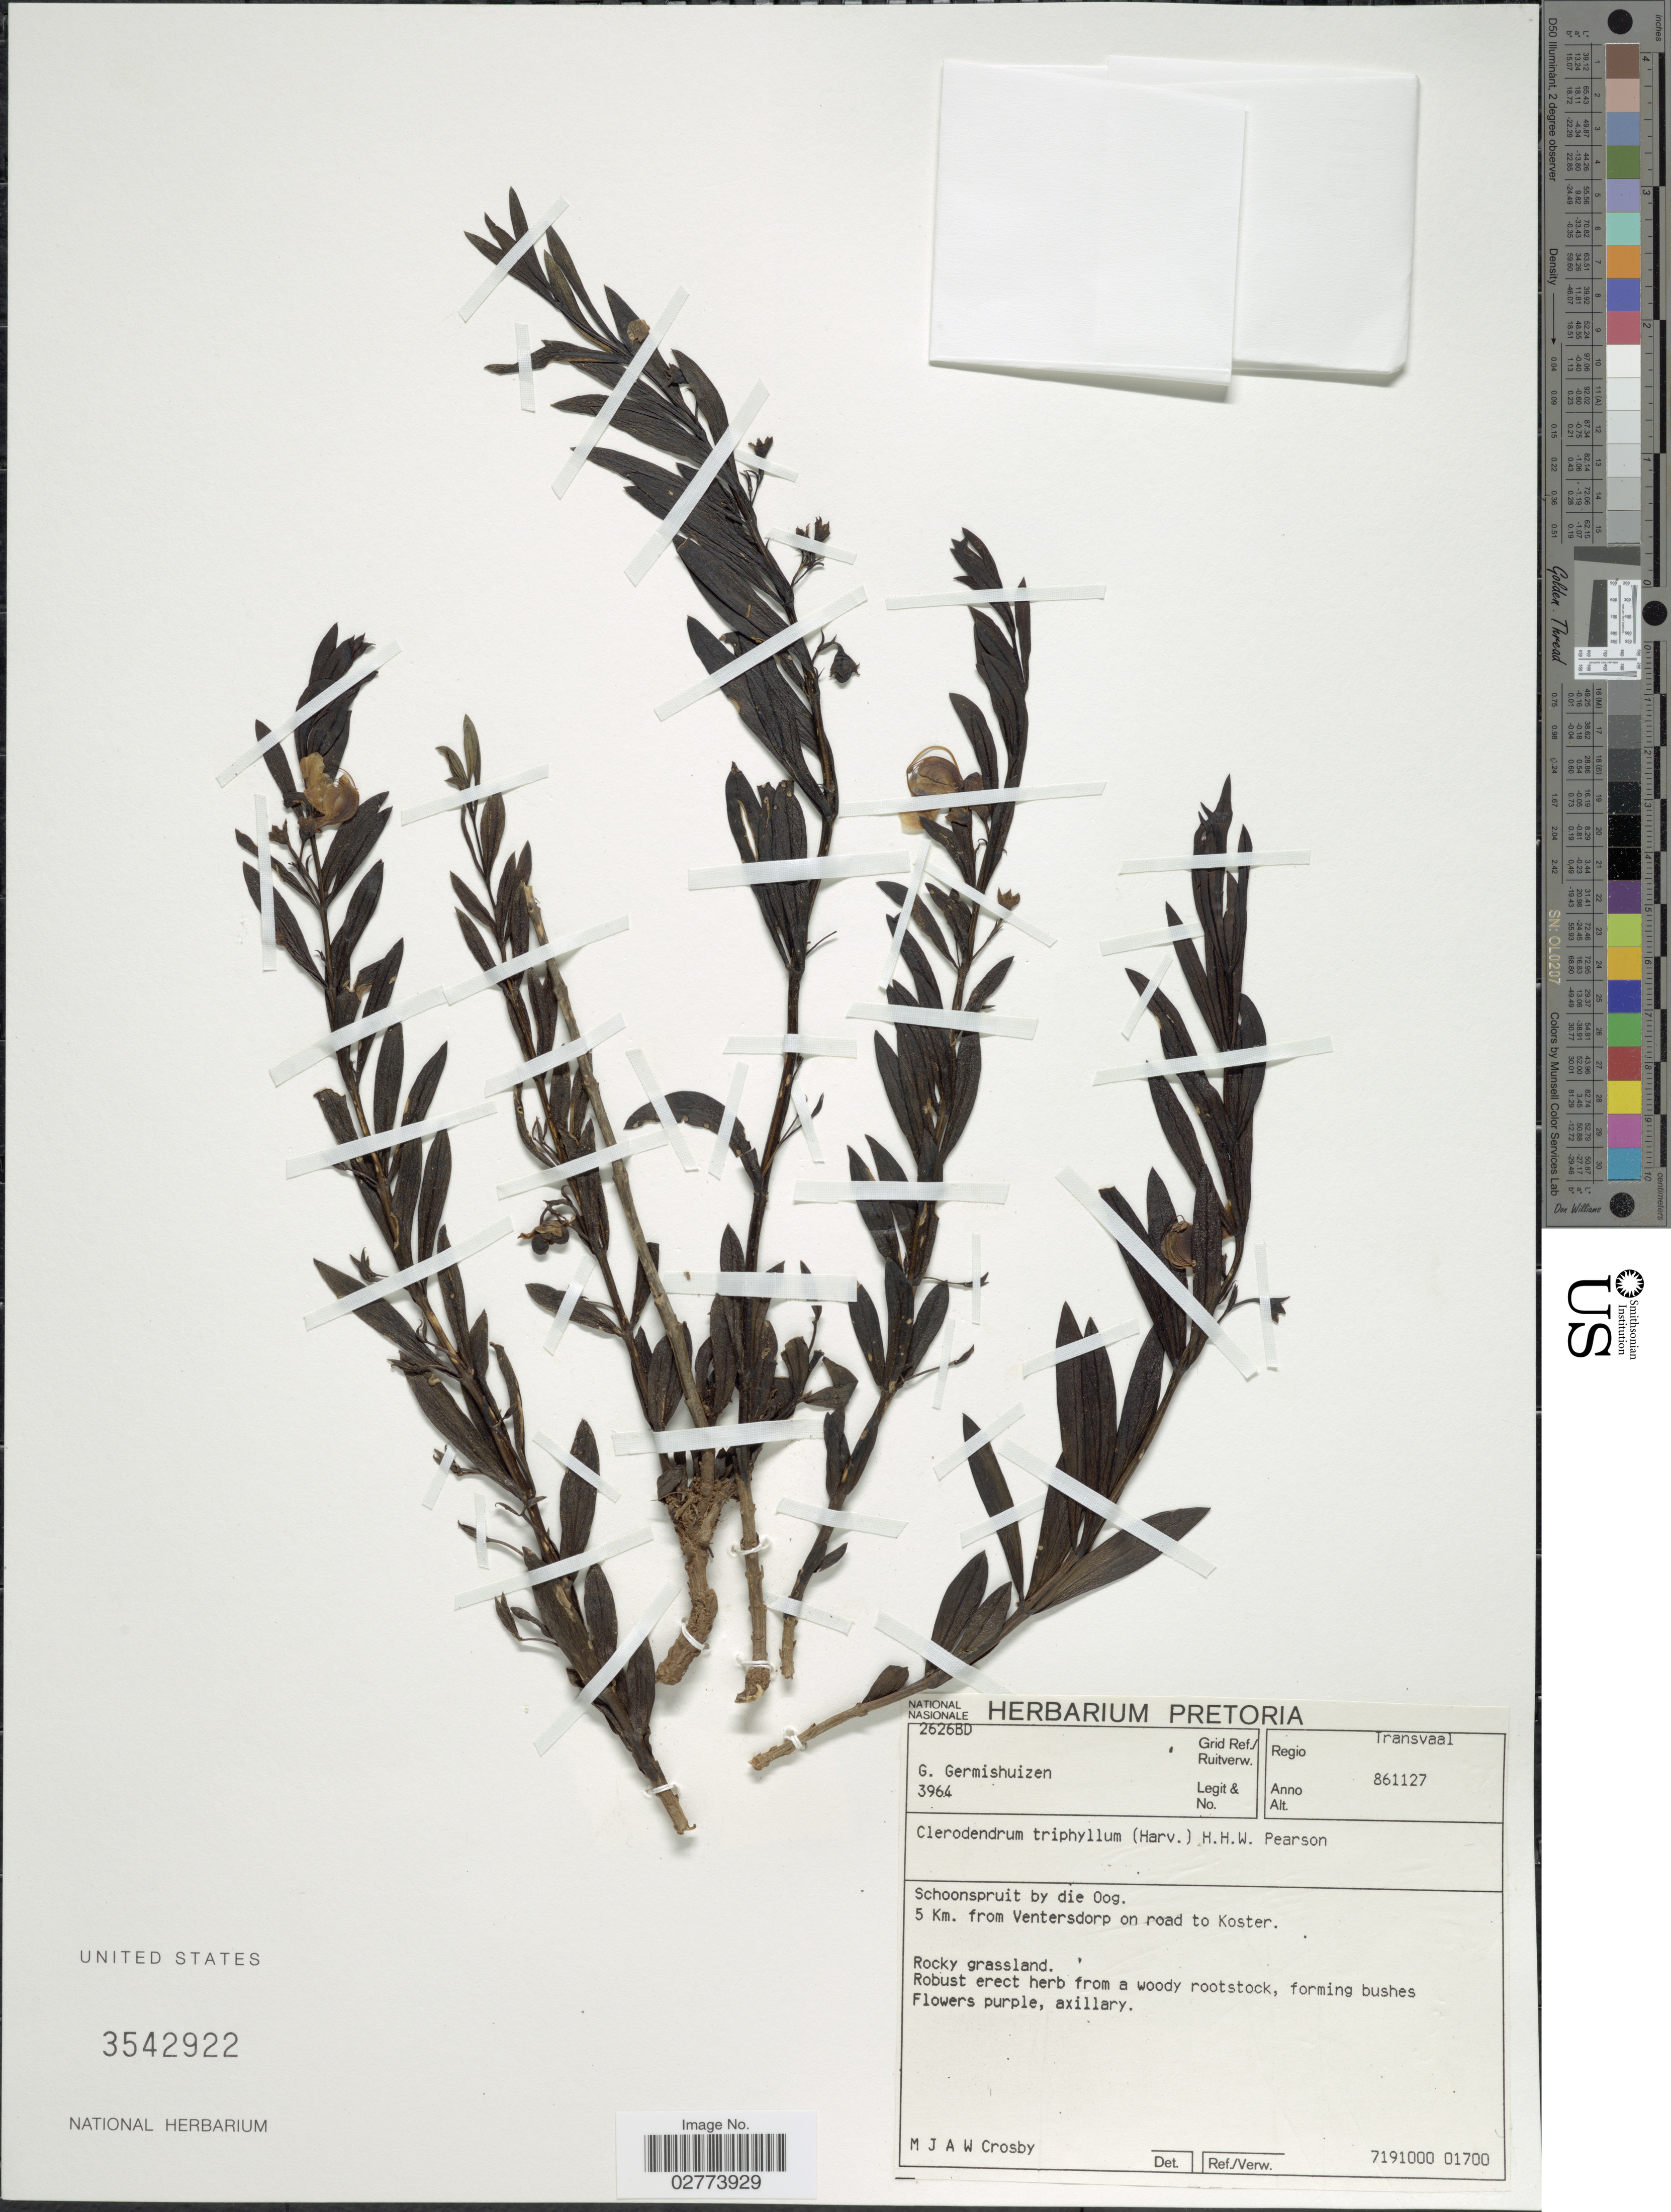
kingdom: Plantae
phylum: Tracheophyta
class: Magnoliopsida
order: Lamiales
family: Lamiaceae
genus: Clerodendrum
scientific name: Clerodendrum triphyllum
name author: (Harv.) H. Pearson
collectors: G. Germishuizen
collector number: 3964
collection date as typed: Transcribed d/m/y: 27/11/86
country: South Africa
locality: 2626BD Grid Ref./ Ruitverw. Regio Transvaal. Schoonspruit by die Oog. 5 Km. from Ventersdorp on road to Koster.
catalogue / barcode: US 3542922